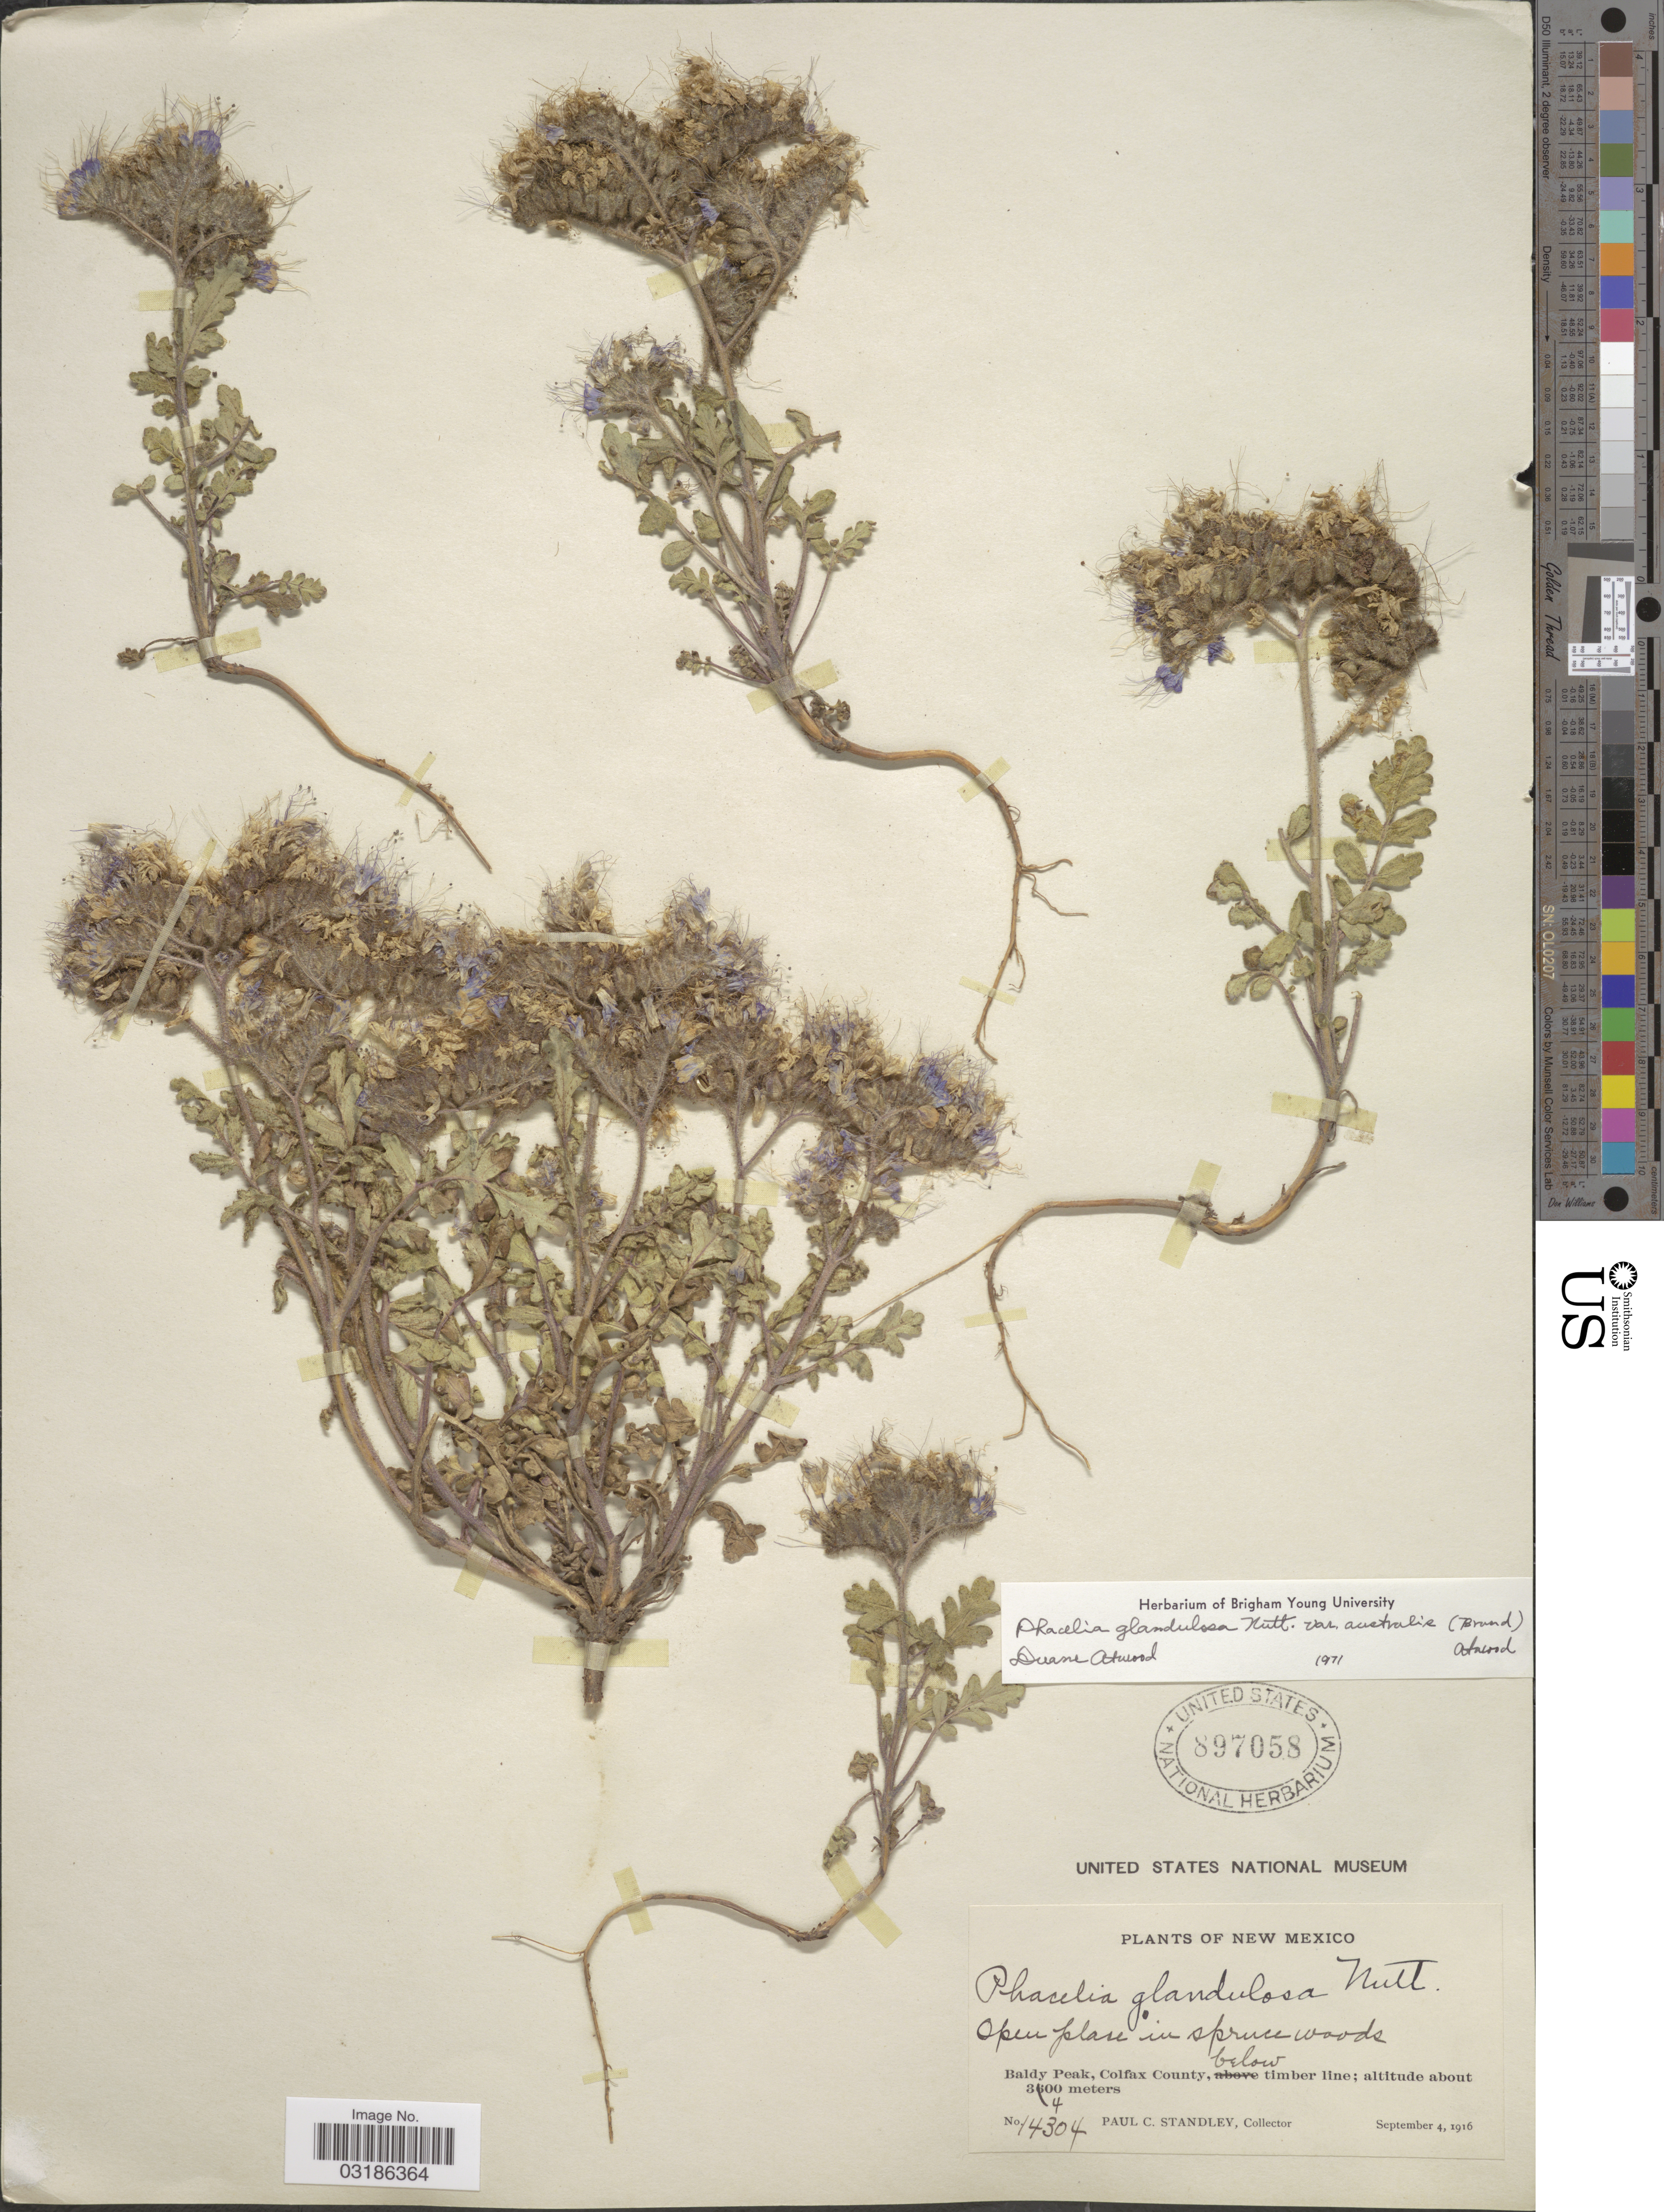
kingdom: Plantae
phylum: Tracheophyta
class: Magnoliopsida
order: Boraginales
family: Hydrophyllaceae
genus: Phacelia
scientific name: Phacelia glandulosa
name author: Nutt.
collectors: P. C. Standley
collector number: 14304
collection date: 1916-09-04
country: United States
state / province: New Mexico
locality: Baldy Peak, Colfax County, below timber line.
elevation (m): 3400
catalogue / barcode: US 897058